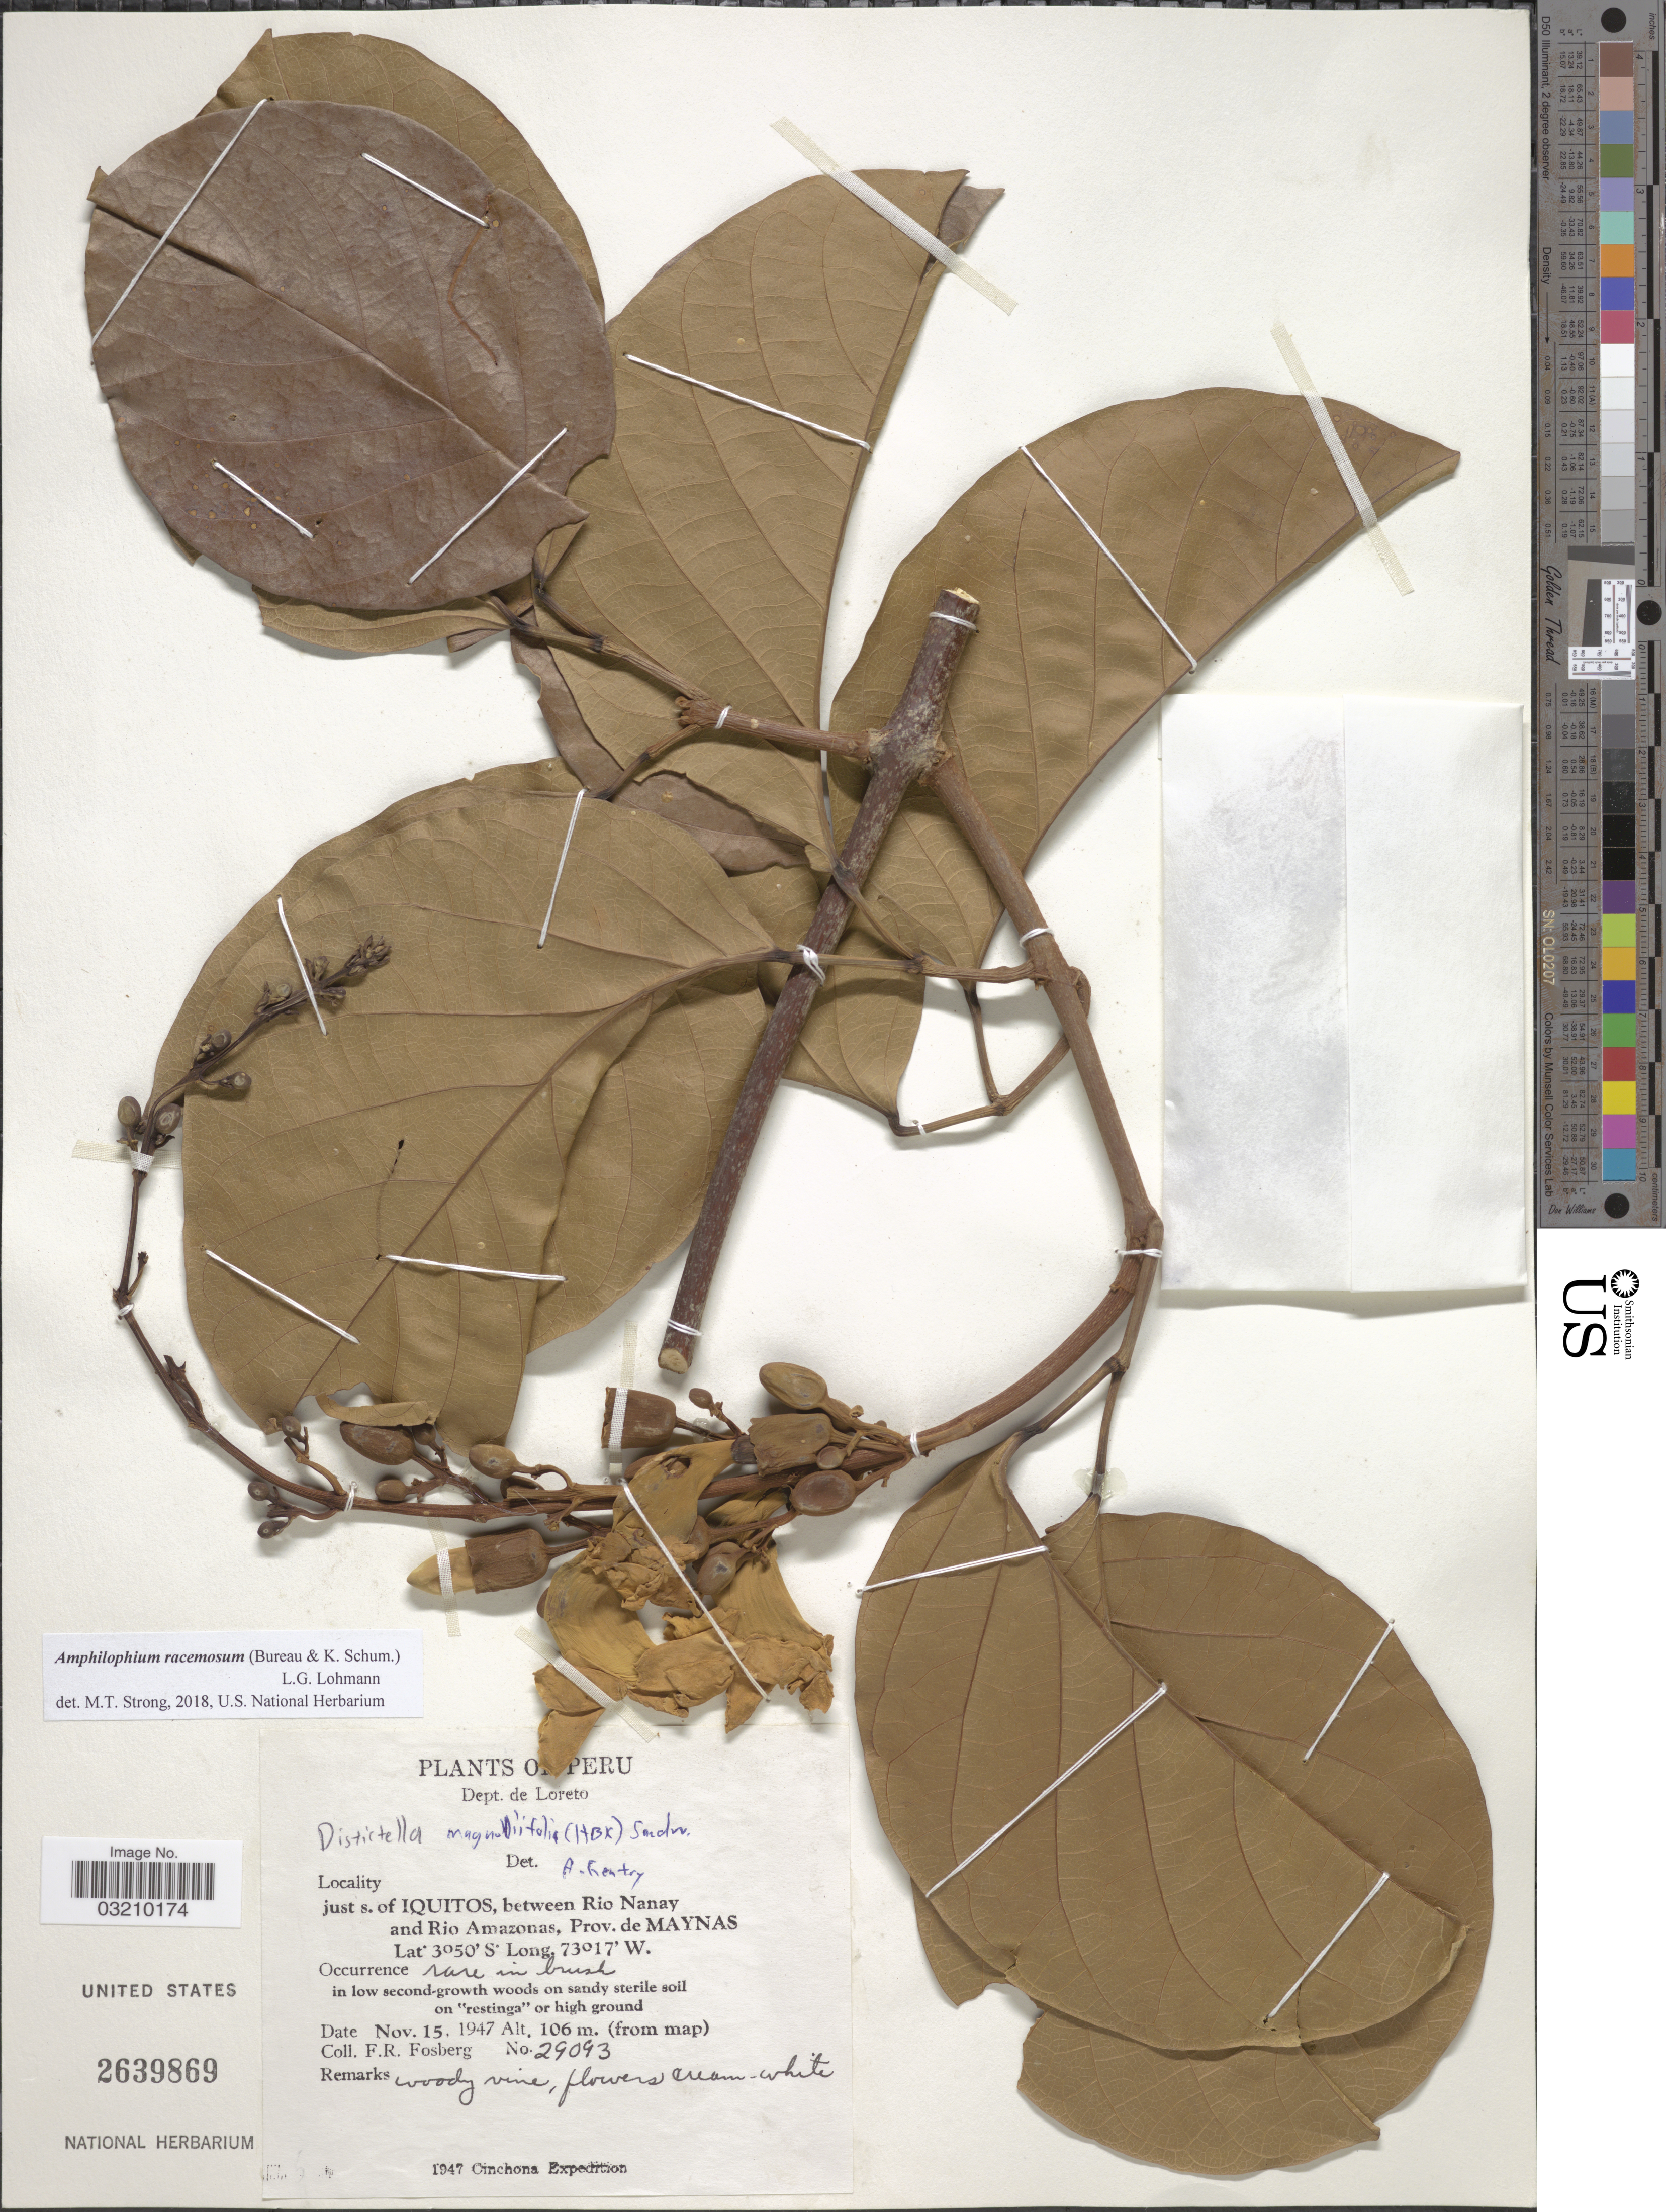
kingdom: Plantae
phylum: Tracheophyta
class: Magnoliopsida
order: Lamiales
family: Bignoniaceae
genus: Amphilophium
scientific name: Amphilophium racemosum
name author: (Bureau & K. Schum.) L.G. Lohmann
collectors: F. R. Fosberg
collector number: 29093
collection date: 1947-11-15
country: Peru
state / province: Loreto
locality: Dept. de Loreto. Just s. of Iquitos, between Rio Nanay and Rio Amazonas, Prov. de Maynas.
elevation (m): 106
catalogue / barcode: US 2639869